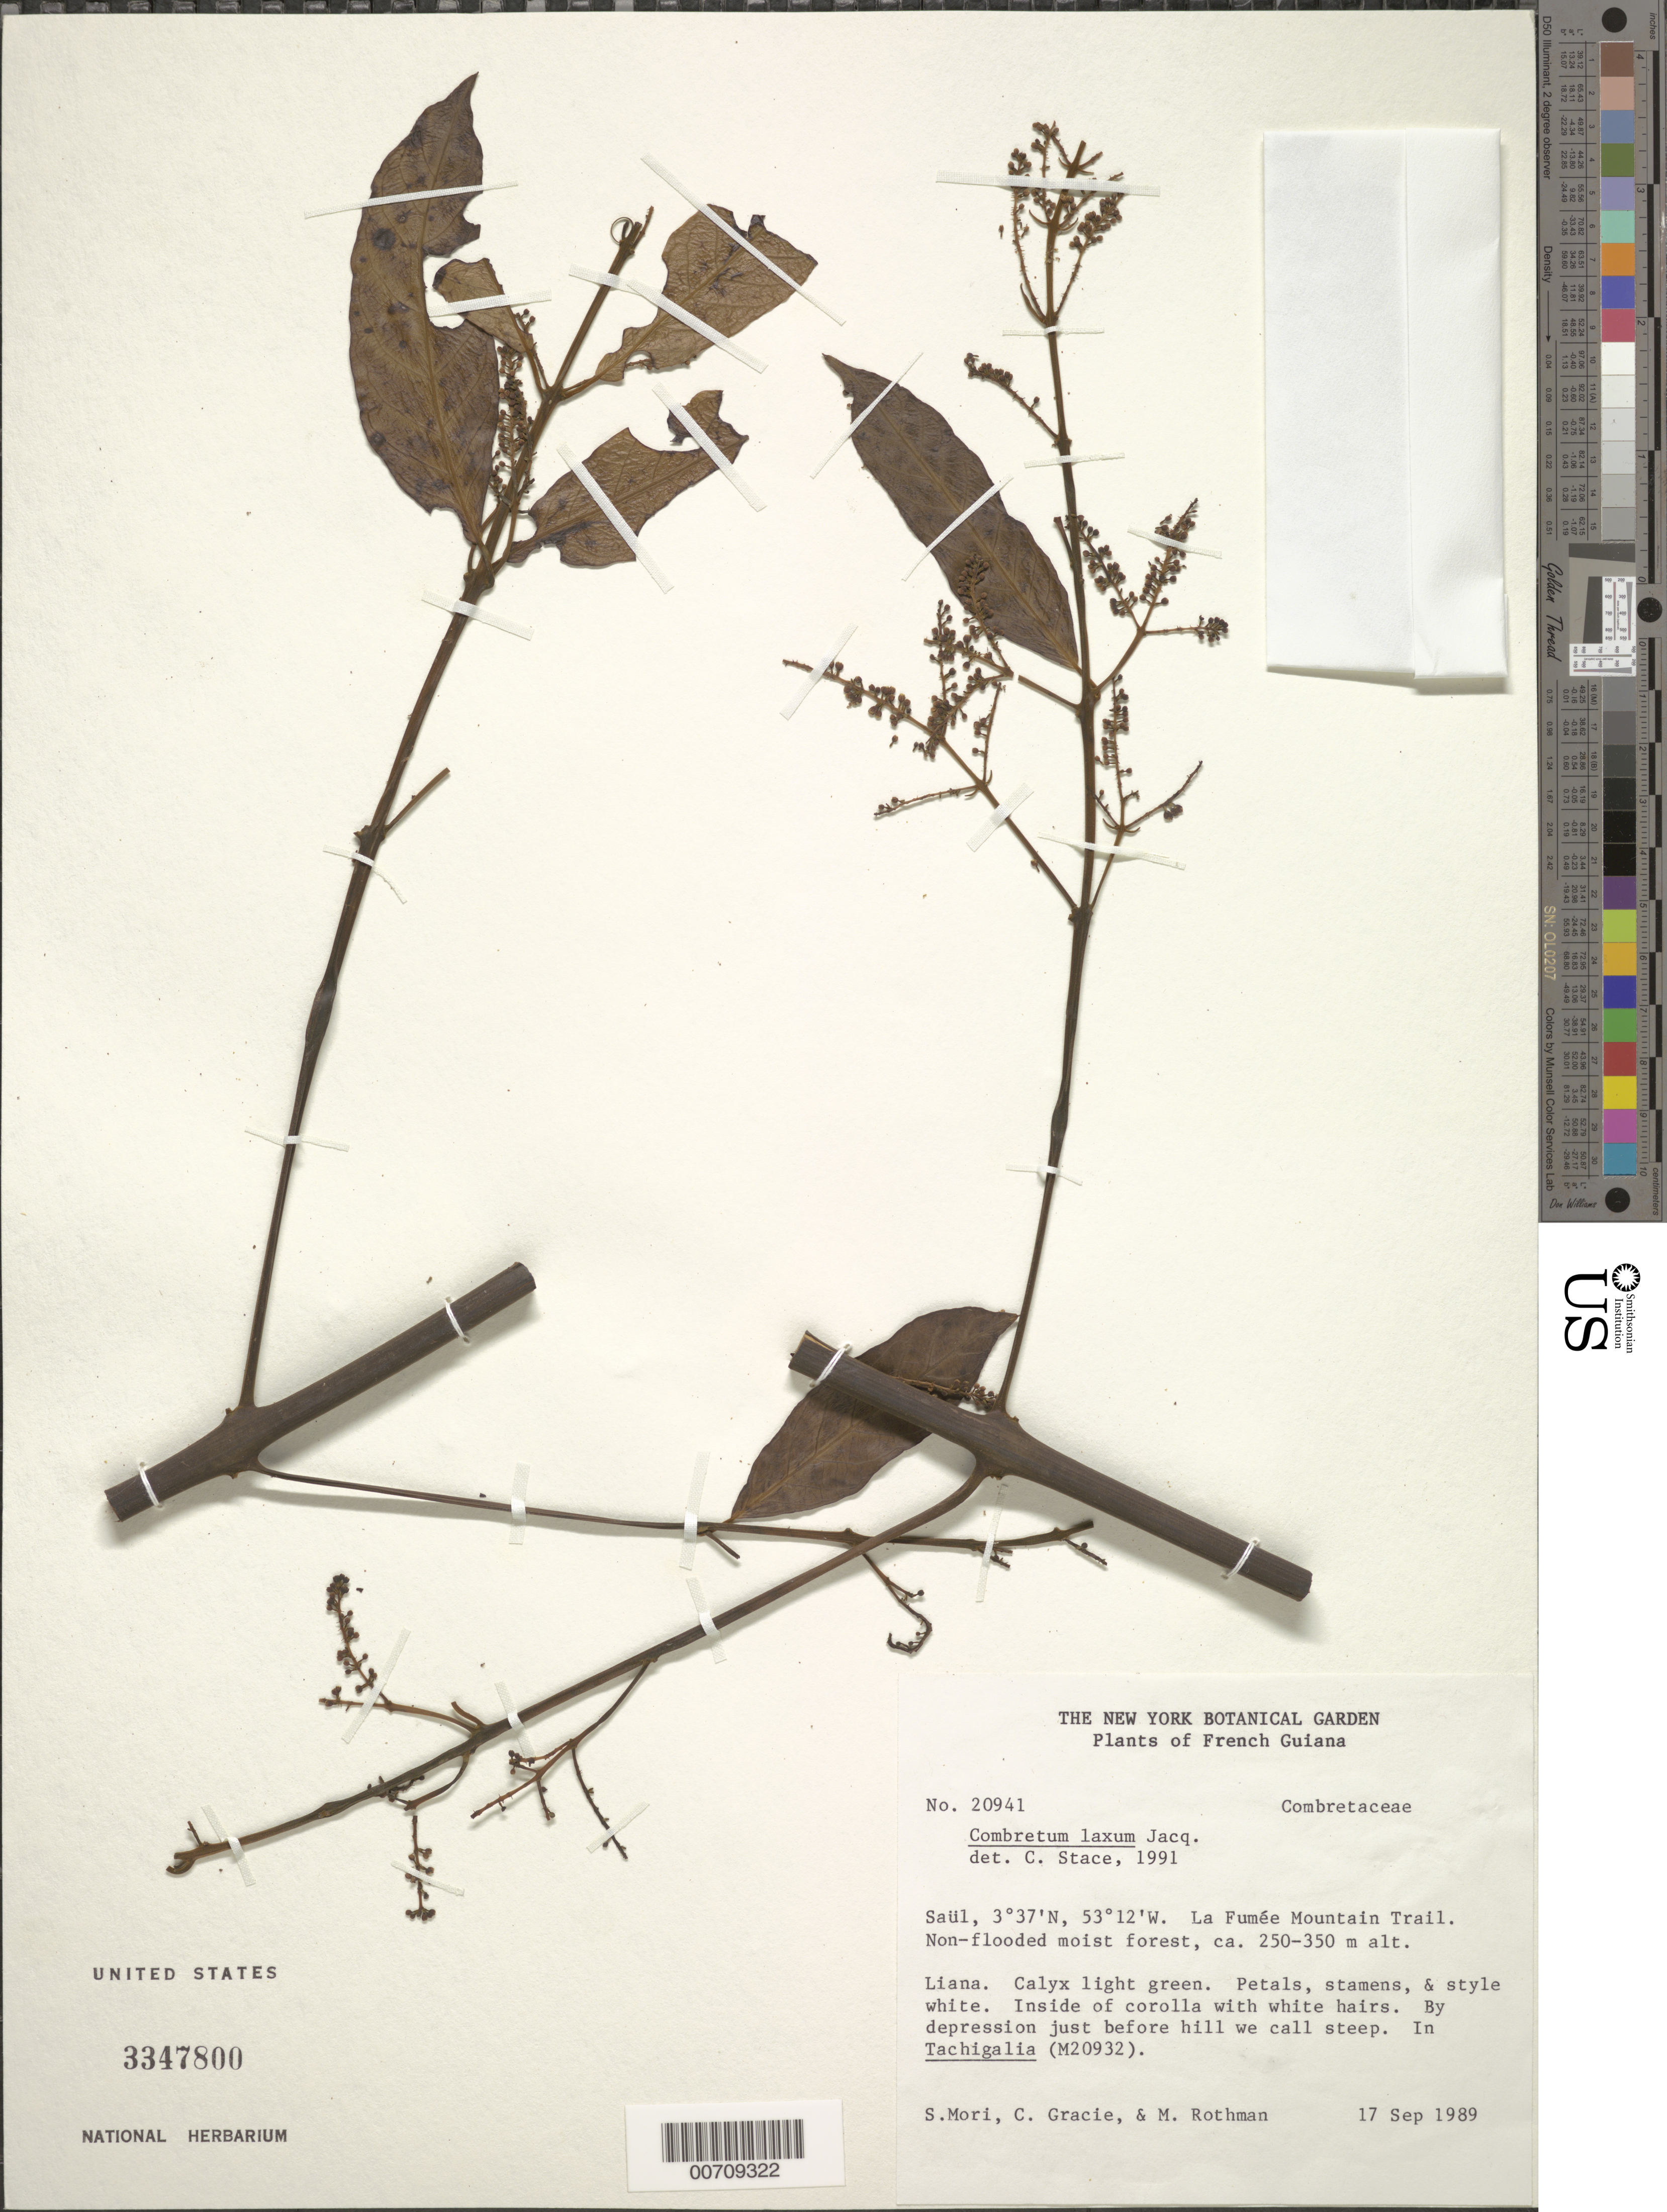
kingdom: Plantae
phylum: Tracheophyta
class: Magnoliopsida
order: Myrtales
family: Combretaceae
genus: Combretum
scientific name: Combretum laxum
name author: Jacq.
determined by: Stace, C. A.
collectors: S. Mori, C. A. Gracie, Bobbi Angell, M. Rothman & K. Wrightman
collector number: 20941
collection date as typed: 17-Sep-89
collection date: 1989-09-17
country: French Guiana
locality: Saül, La Fumée Mountain Trail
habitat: Non-flooded moist forest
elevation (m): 250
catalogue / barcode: US 3347800